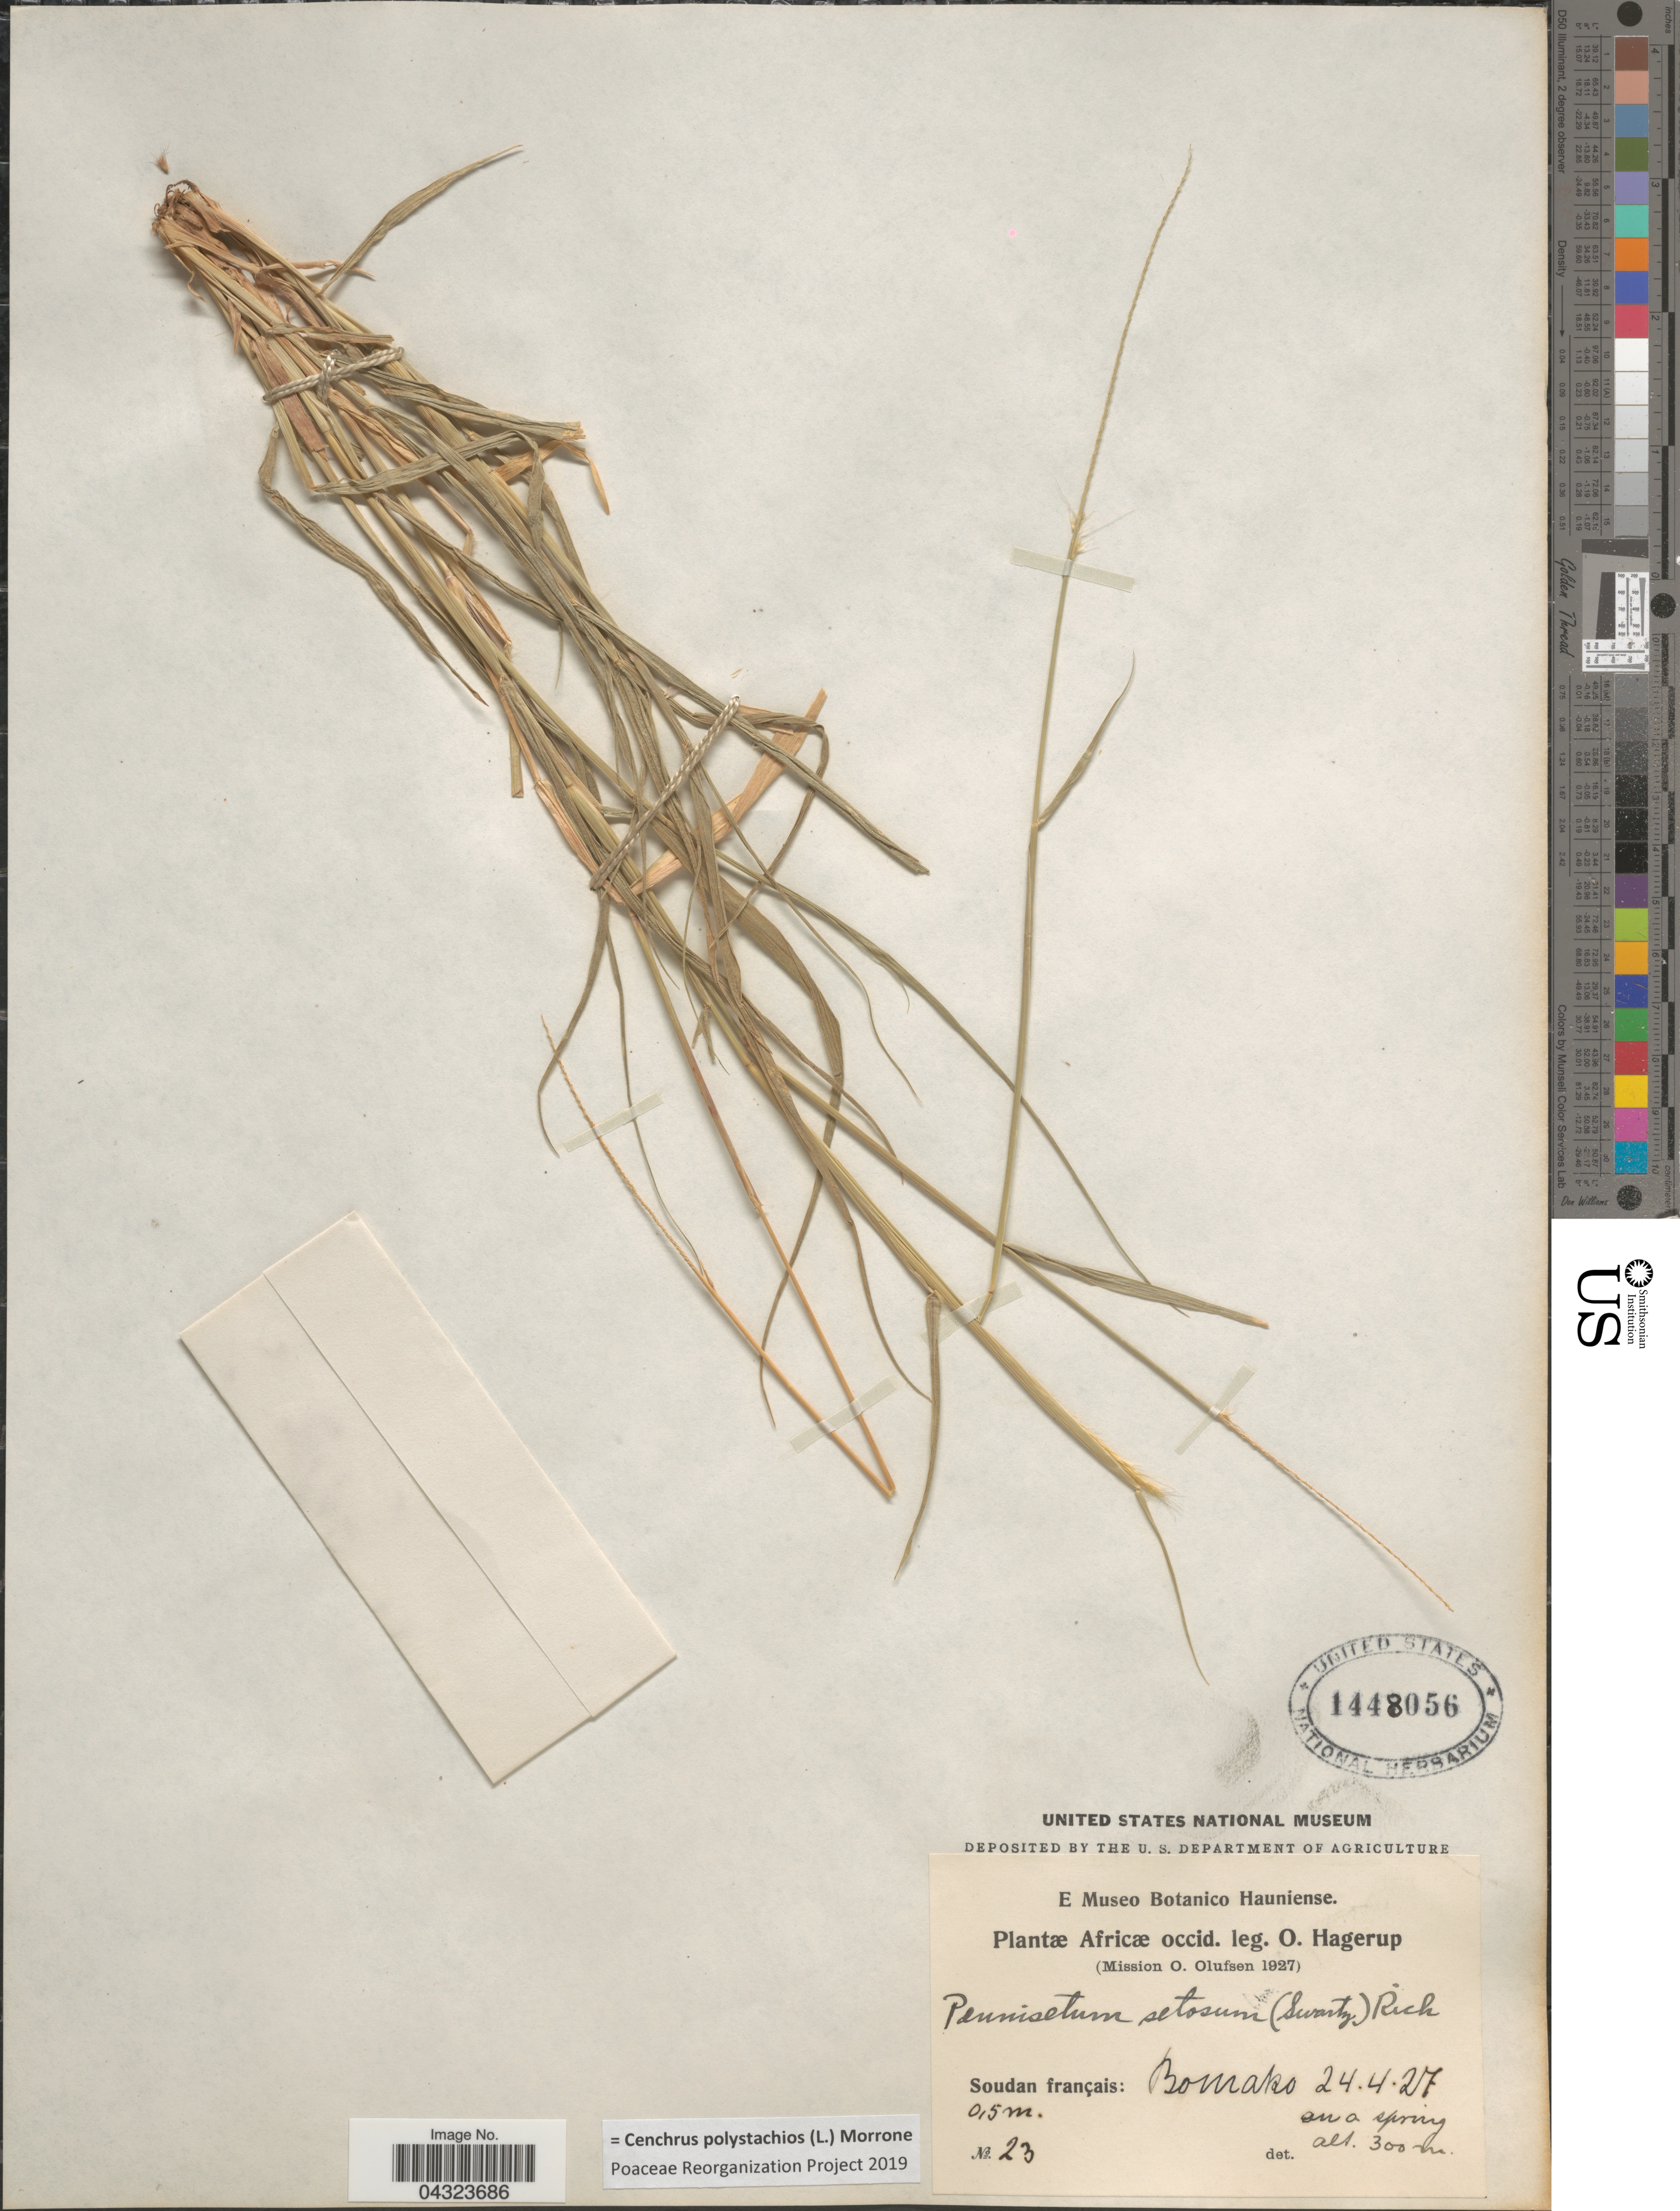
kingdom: Plantae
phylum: Tracheophyta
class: Liliopsida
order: Poales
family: Poaceae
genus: Cenchrus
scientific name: Cenchrus polystachios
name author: (L.) Morrone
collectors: O. Hagerup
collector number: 23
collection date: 1927-04-24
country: Mali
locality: Africæ occid. (Mission O. Olufsen 1927). Soudan français: Bomako. On a spring.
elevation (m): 300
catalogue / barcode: US 1448056